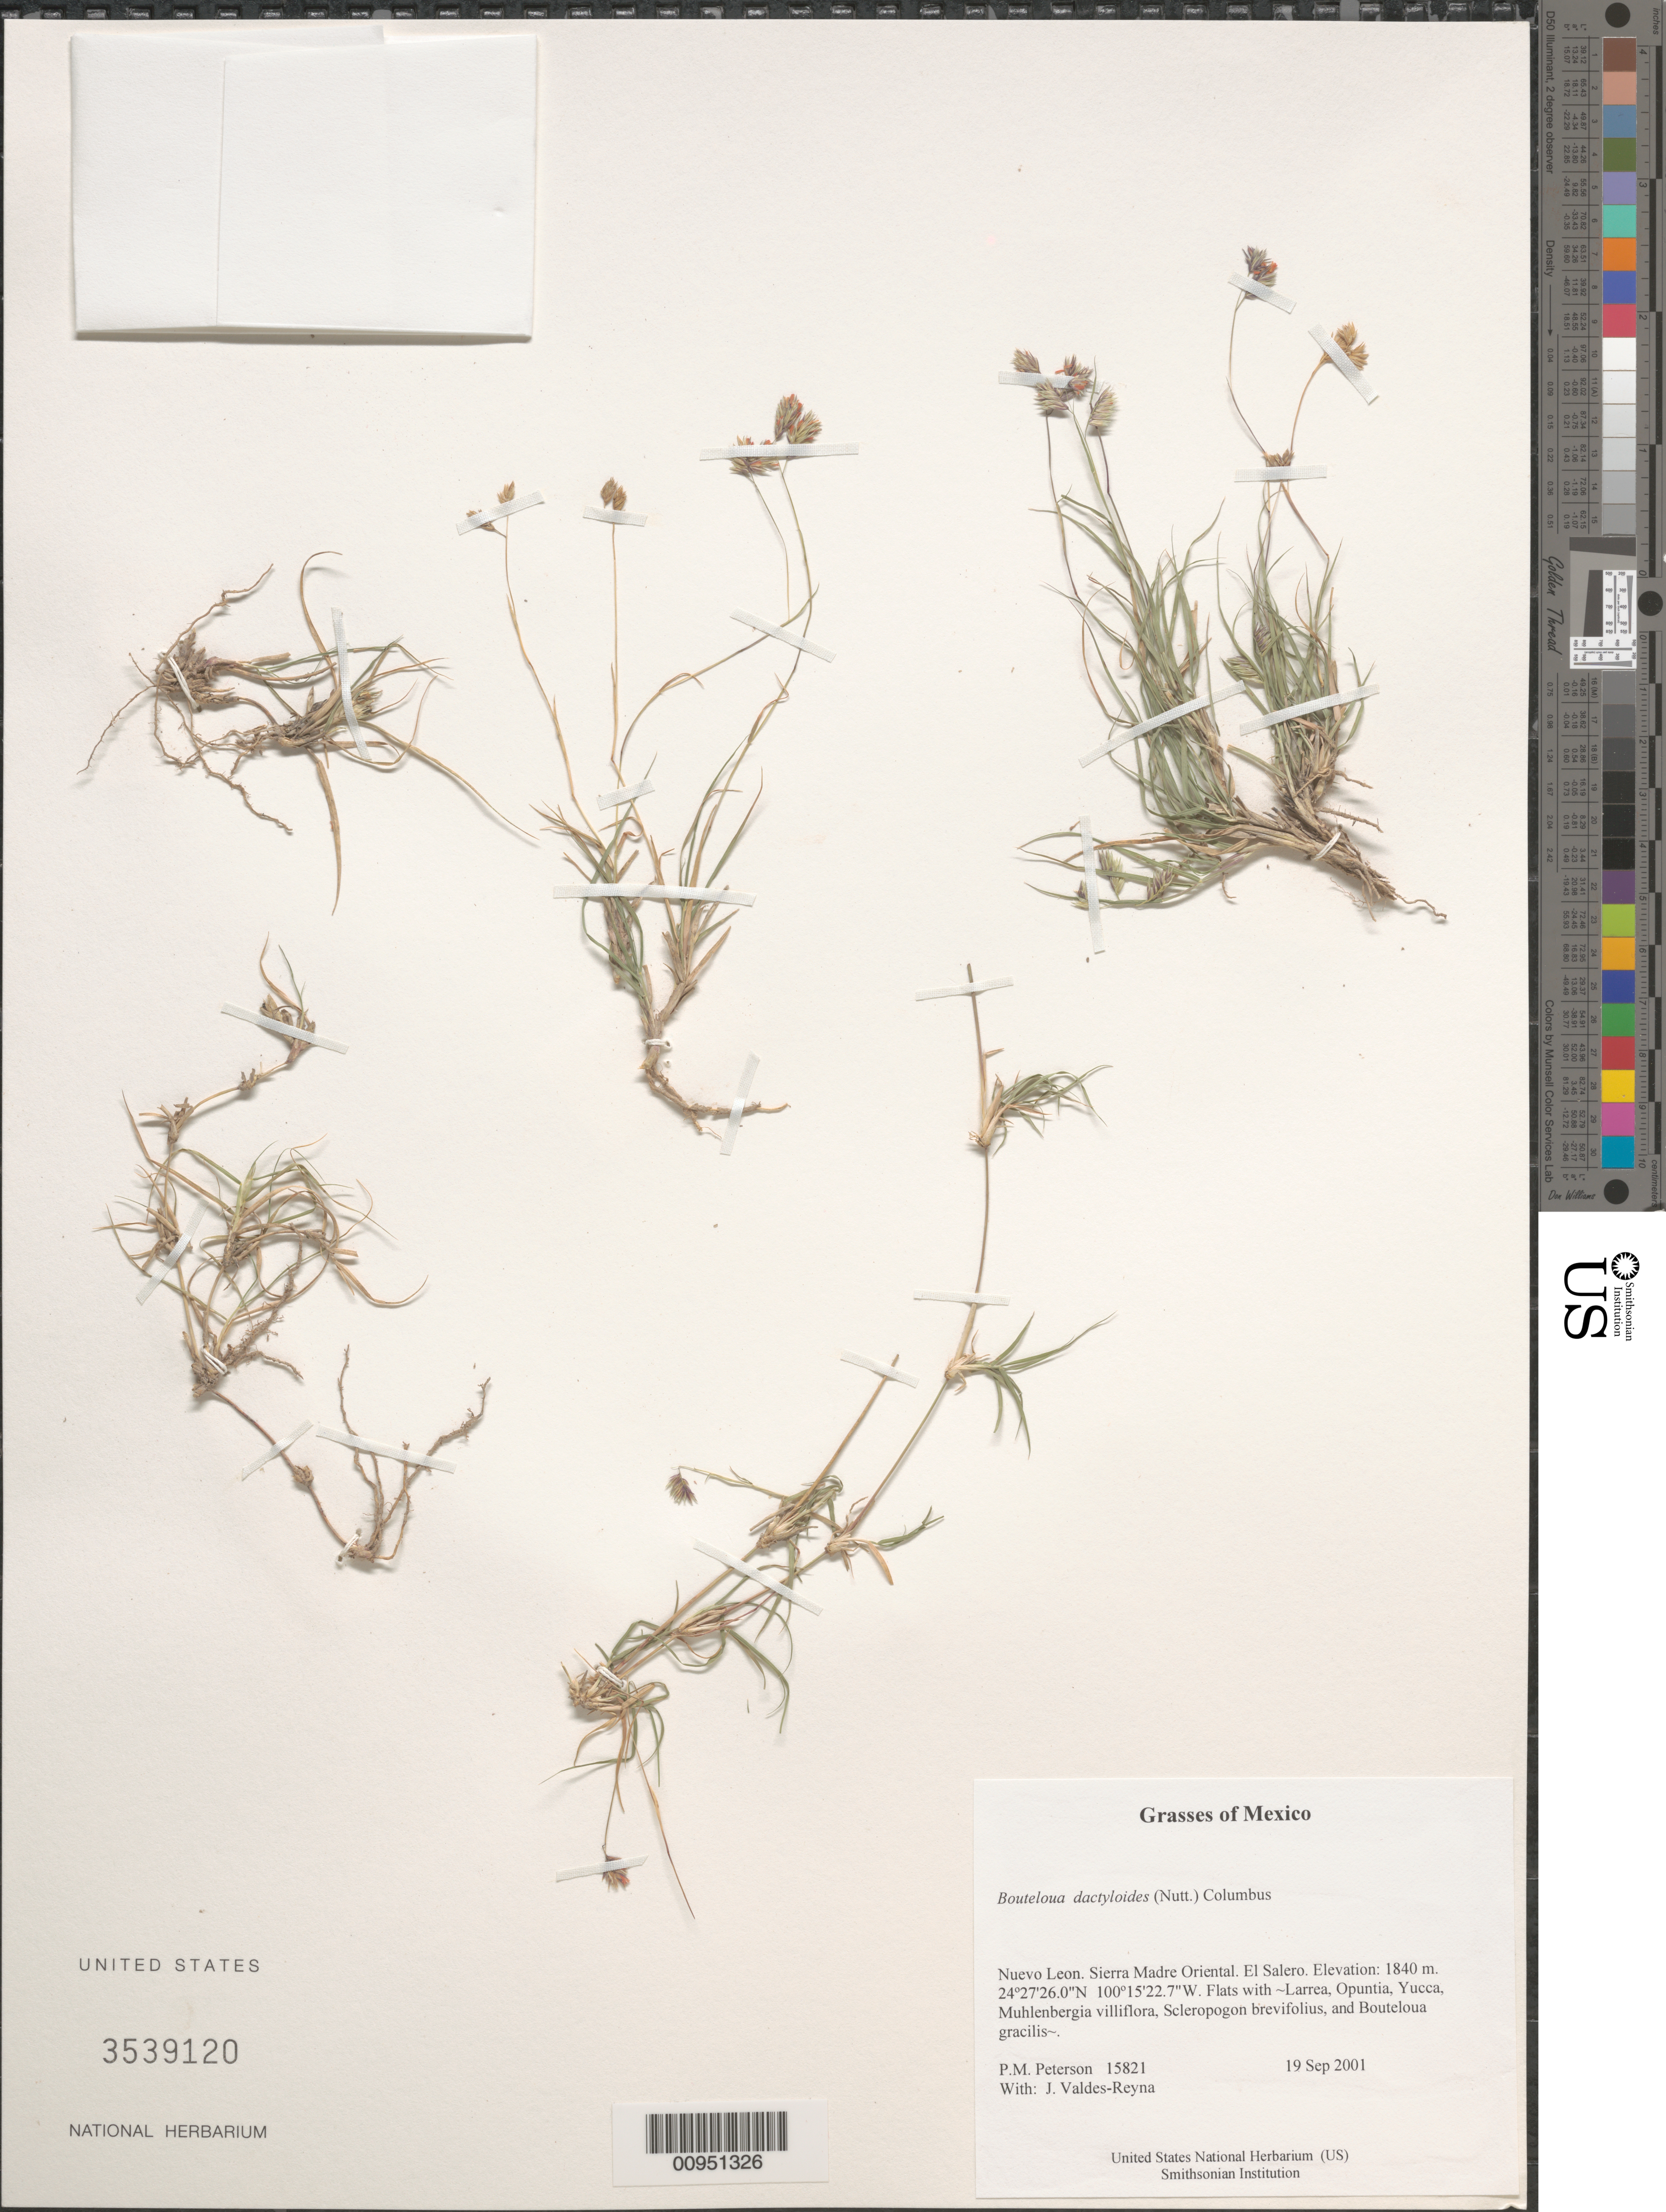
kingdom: Plantae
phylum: Tracheophyta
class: Liliopsida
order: Poales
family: Poaceae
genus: Bouteloua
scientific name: Bouteloua dactyloides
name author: (Nutt.) Columbus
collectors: P. M. Peterson & J. Valdés-Reyna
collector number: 15821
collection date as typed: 19 Sep 2001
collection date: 2001-09-19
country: Mexico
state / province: Nuevo León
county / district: Sierra Madre Oriental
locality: El Salero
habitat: Flats with ~Larrea, Opuntia, Yucca, Muhlenbergia villiflora, Scleropogon brevifolius, and Bouteloua gracilis~.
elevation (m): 1840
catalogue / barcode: US 3539120